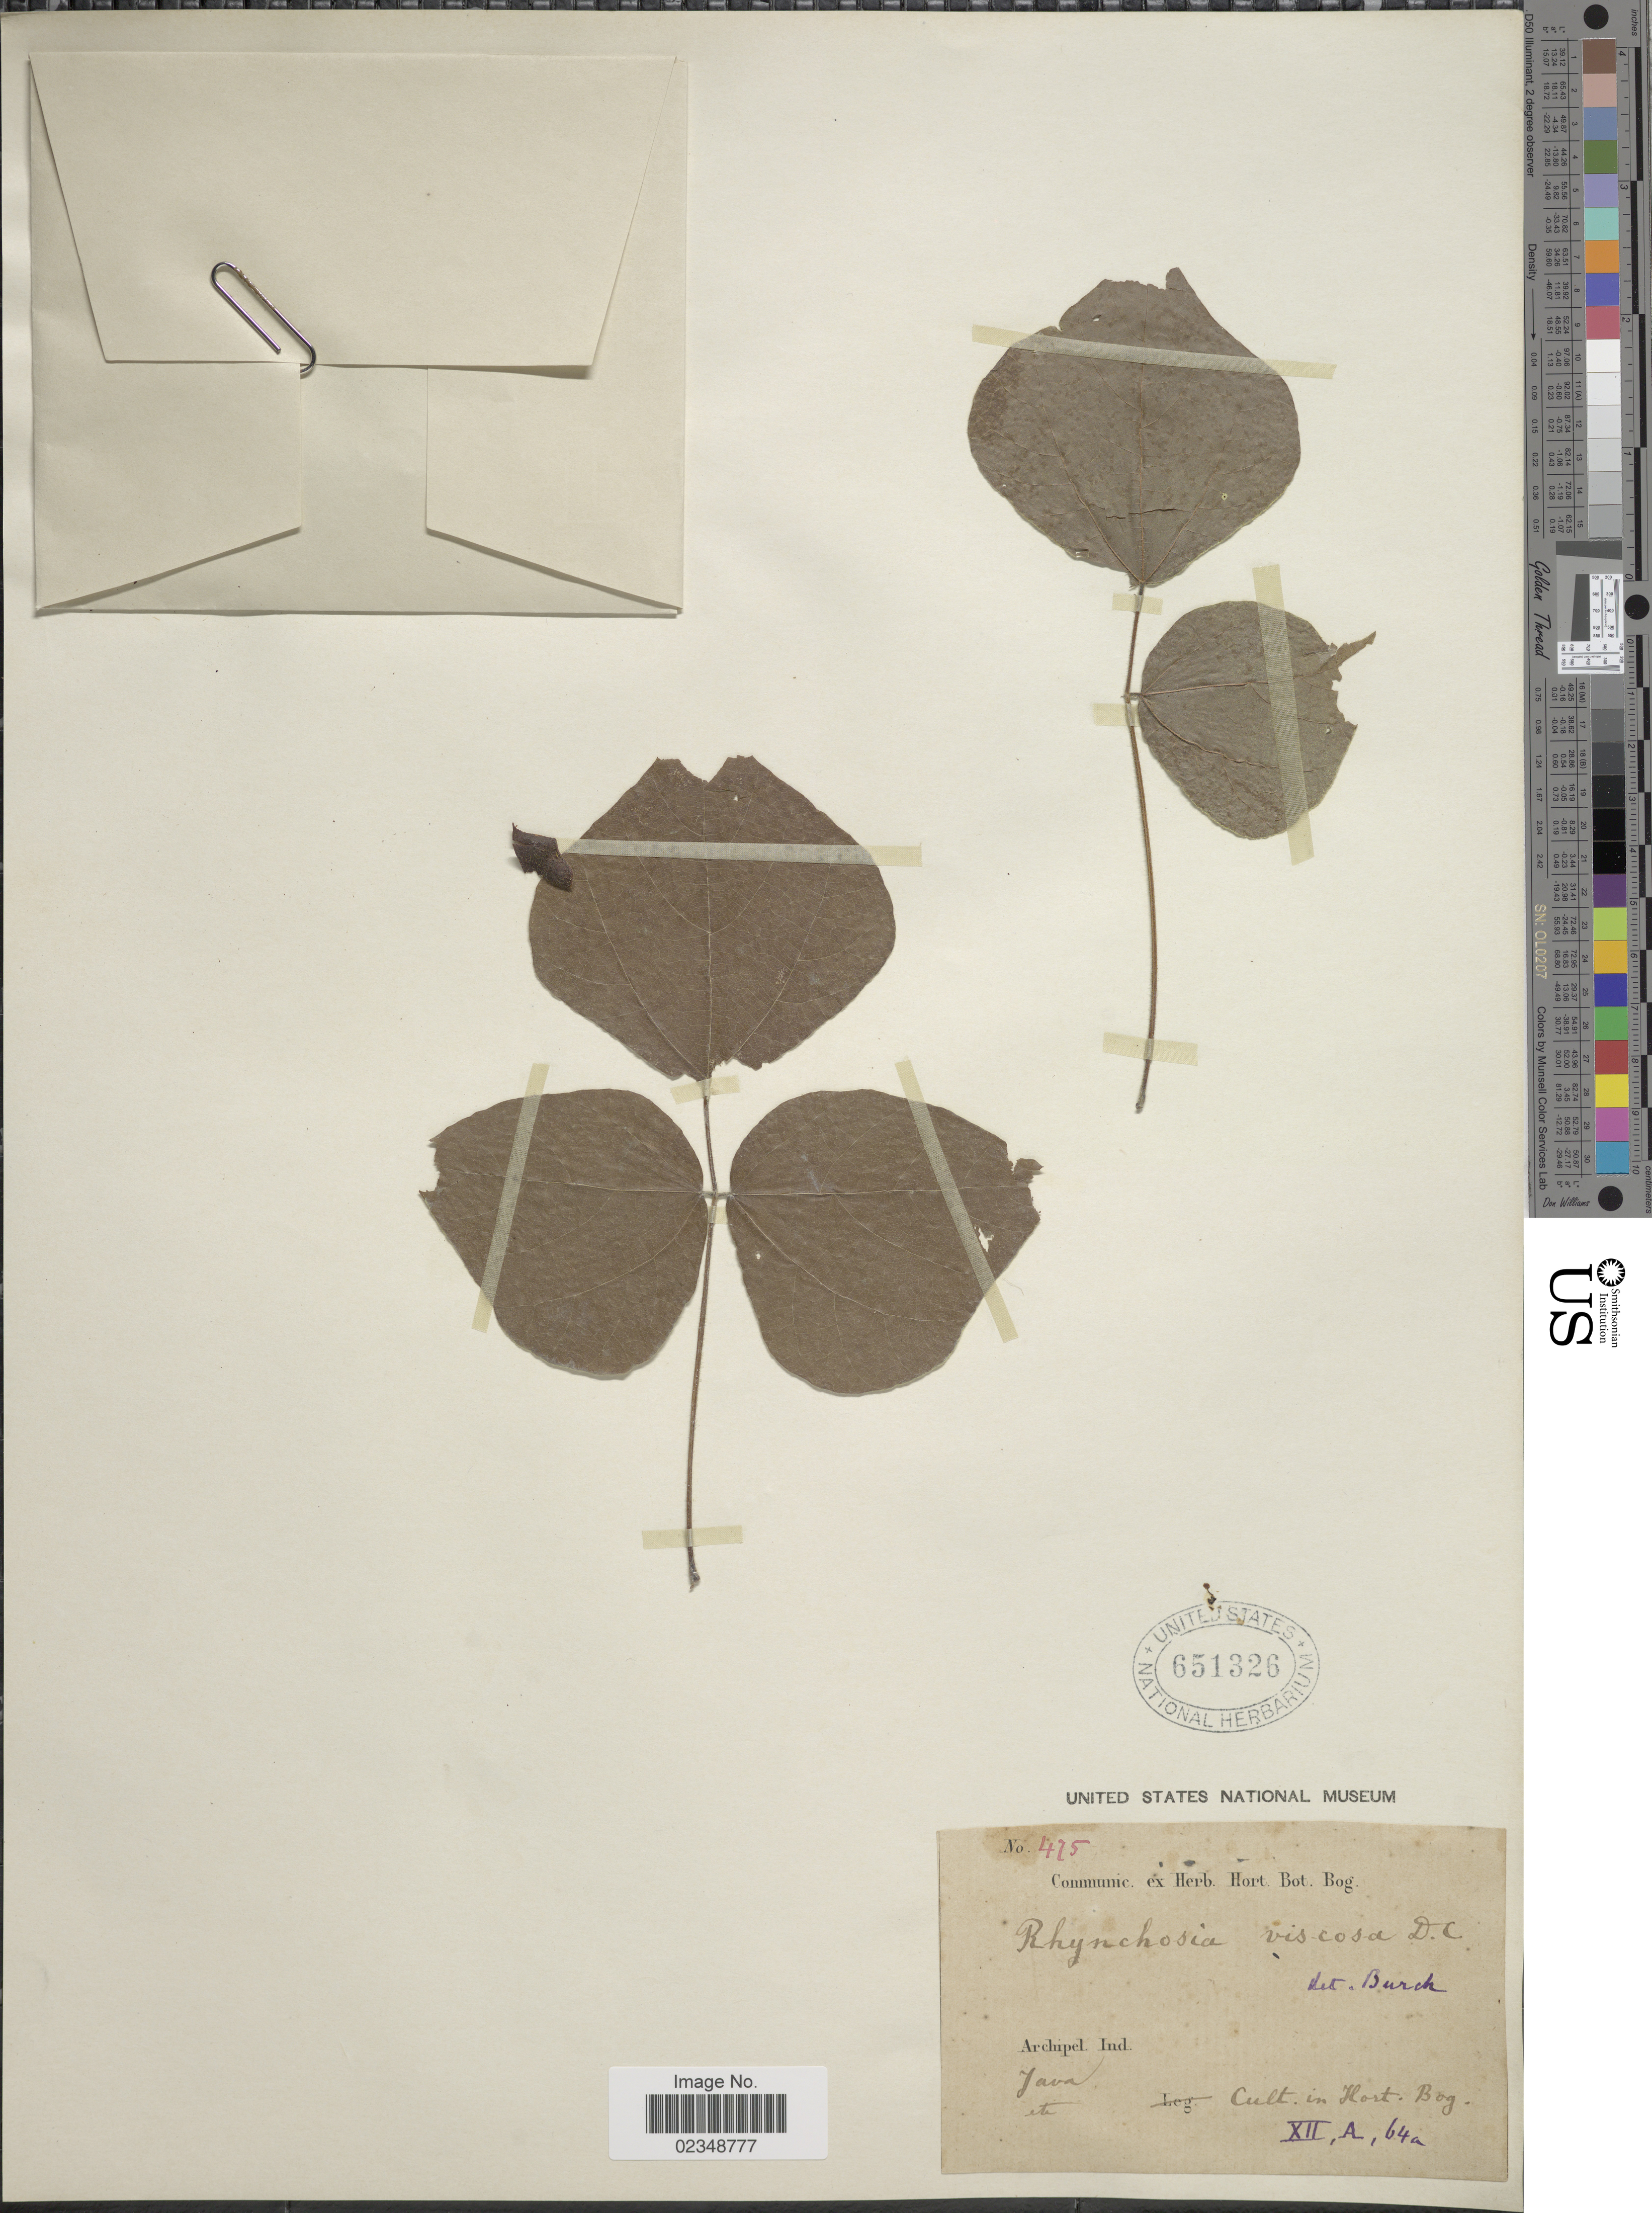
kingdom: Plantae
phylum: Tracheophyta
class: Magnoliopsida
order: Fabales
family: Fabaceae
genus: Rhynchosia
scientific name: Rhynchosia viscosa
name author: DC.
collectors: ex herb. Hort. Bot. Bog.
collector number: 475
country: Indonesia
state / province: Java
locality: Archipel Ind. Java. Cult. in Hort. Bog. XII, A, 64a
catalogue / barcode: US 651326